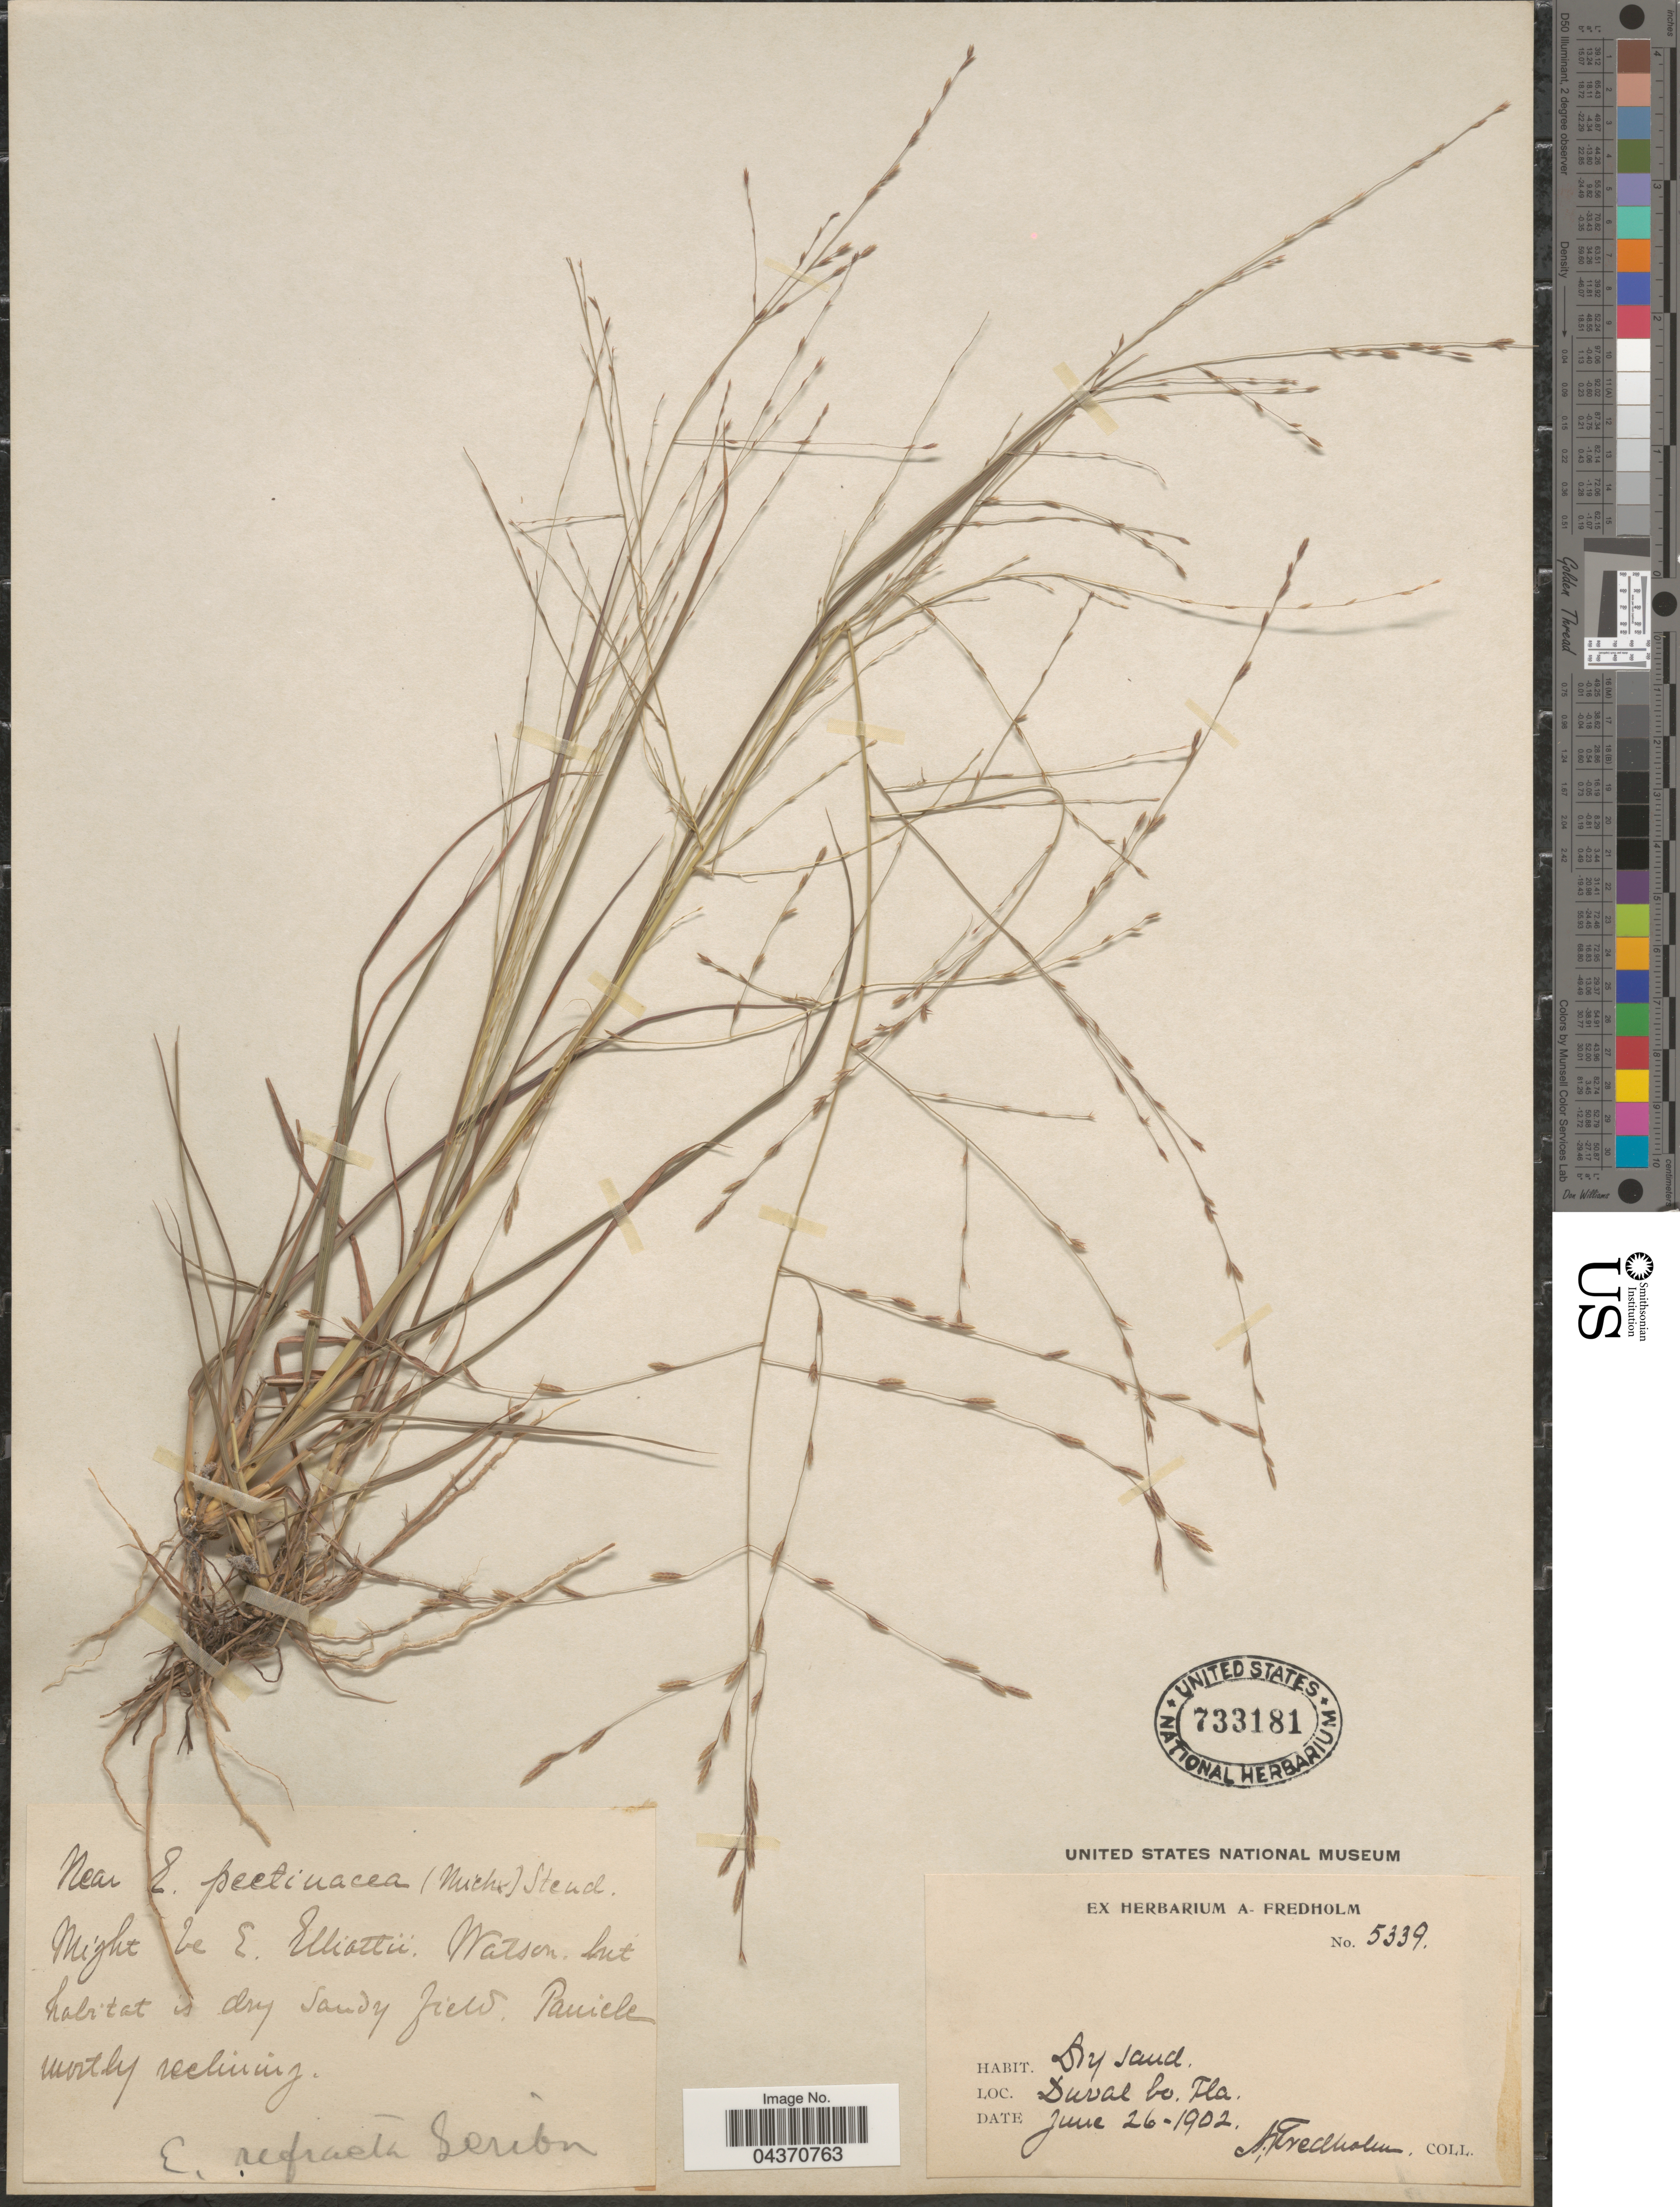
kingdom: Plantae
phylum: Tracheophyta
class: Liliopsida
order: Poales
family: Poaceae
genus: Eragrostis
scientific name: Eragrostis refracta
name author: (Muhl.) Scribn.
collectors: A. Fredholm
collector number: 5339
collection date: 1902-06-26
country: United States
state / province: Florida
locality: Duval Co.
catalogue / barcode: US 733181